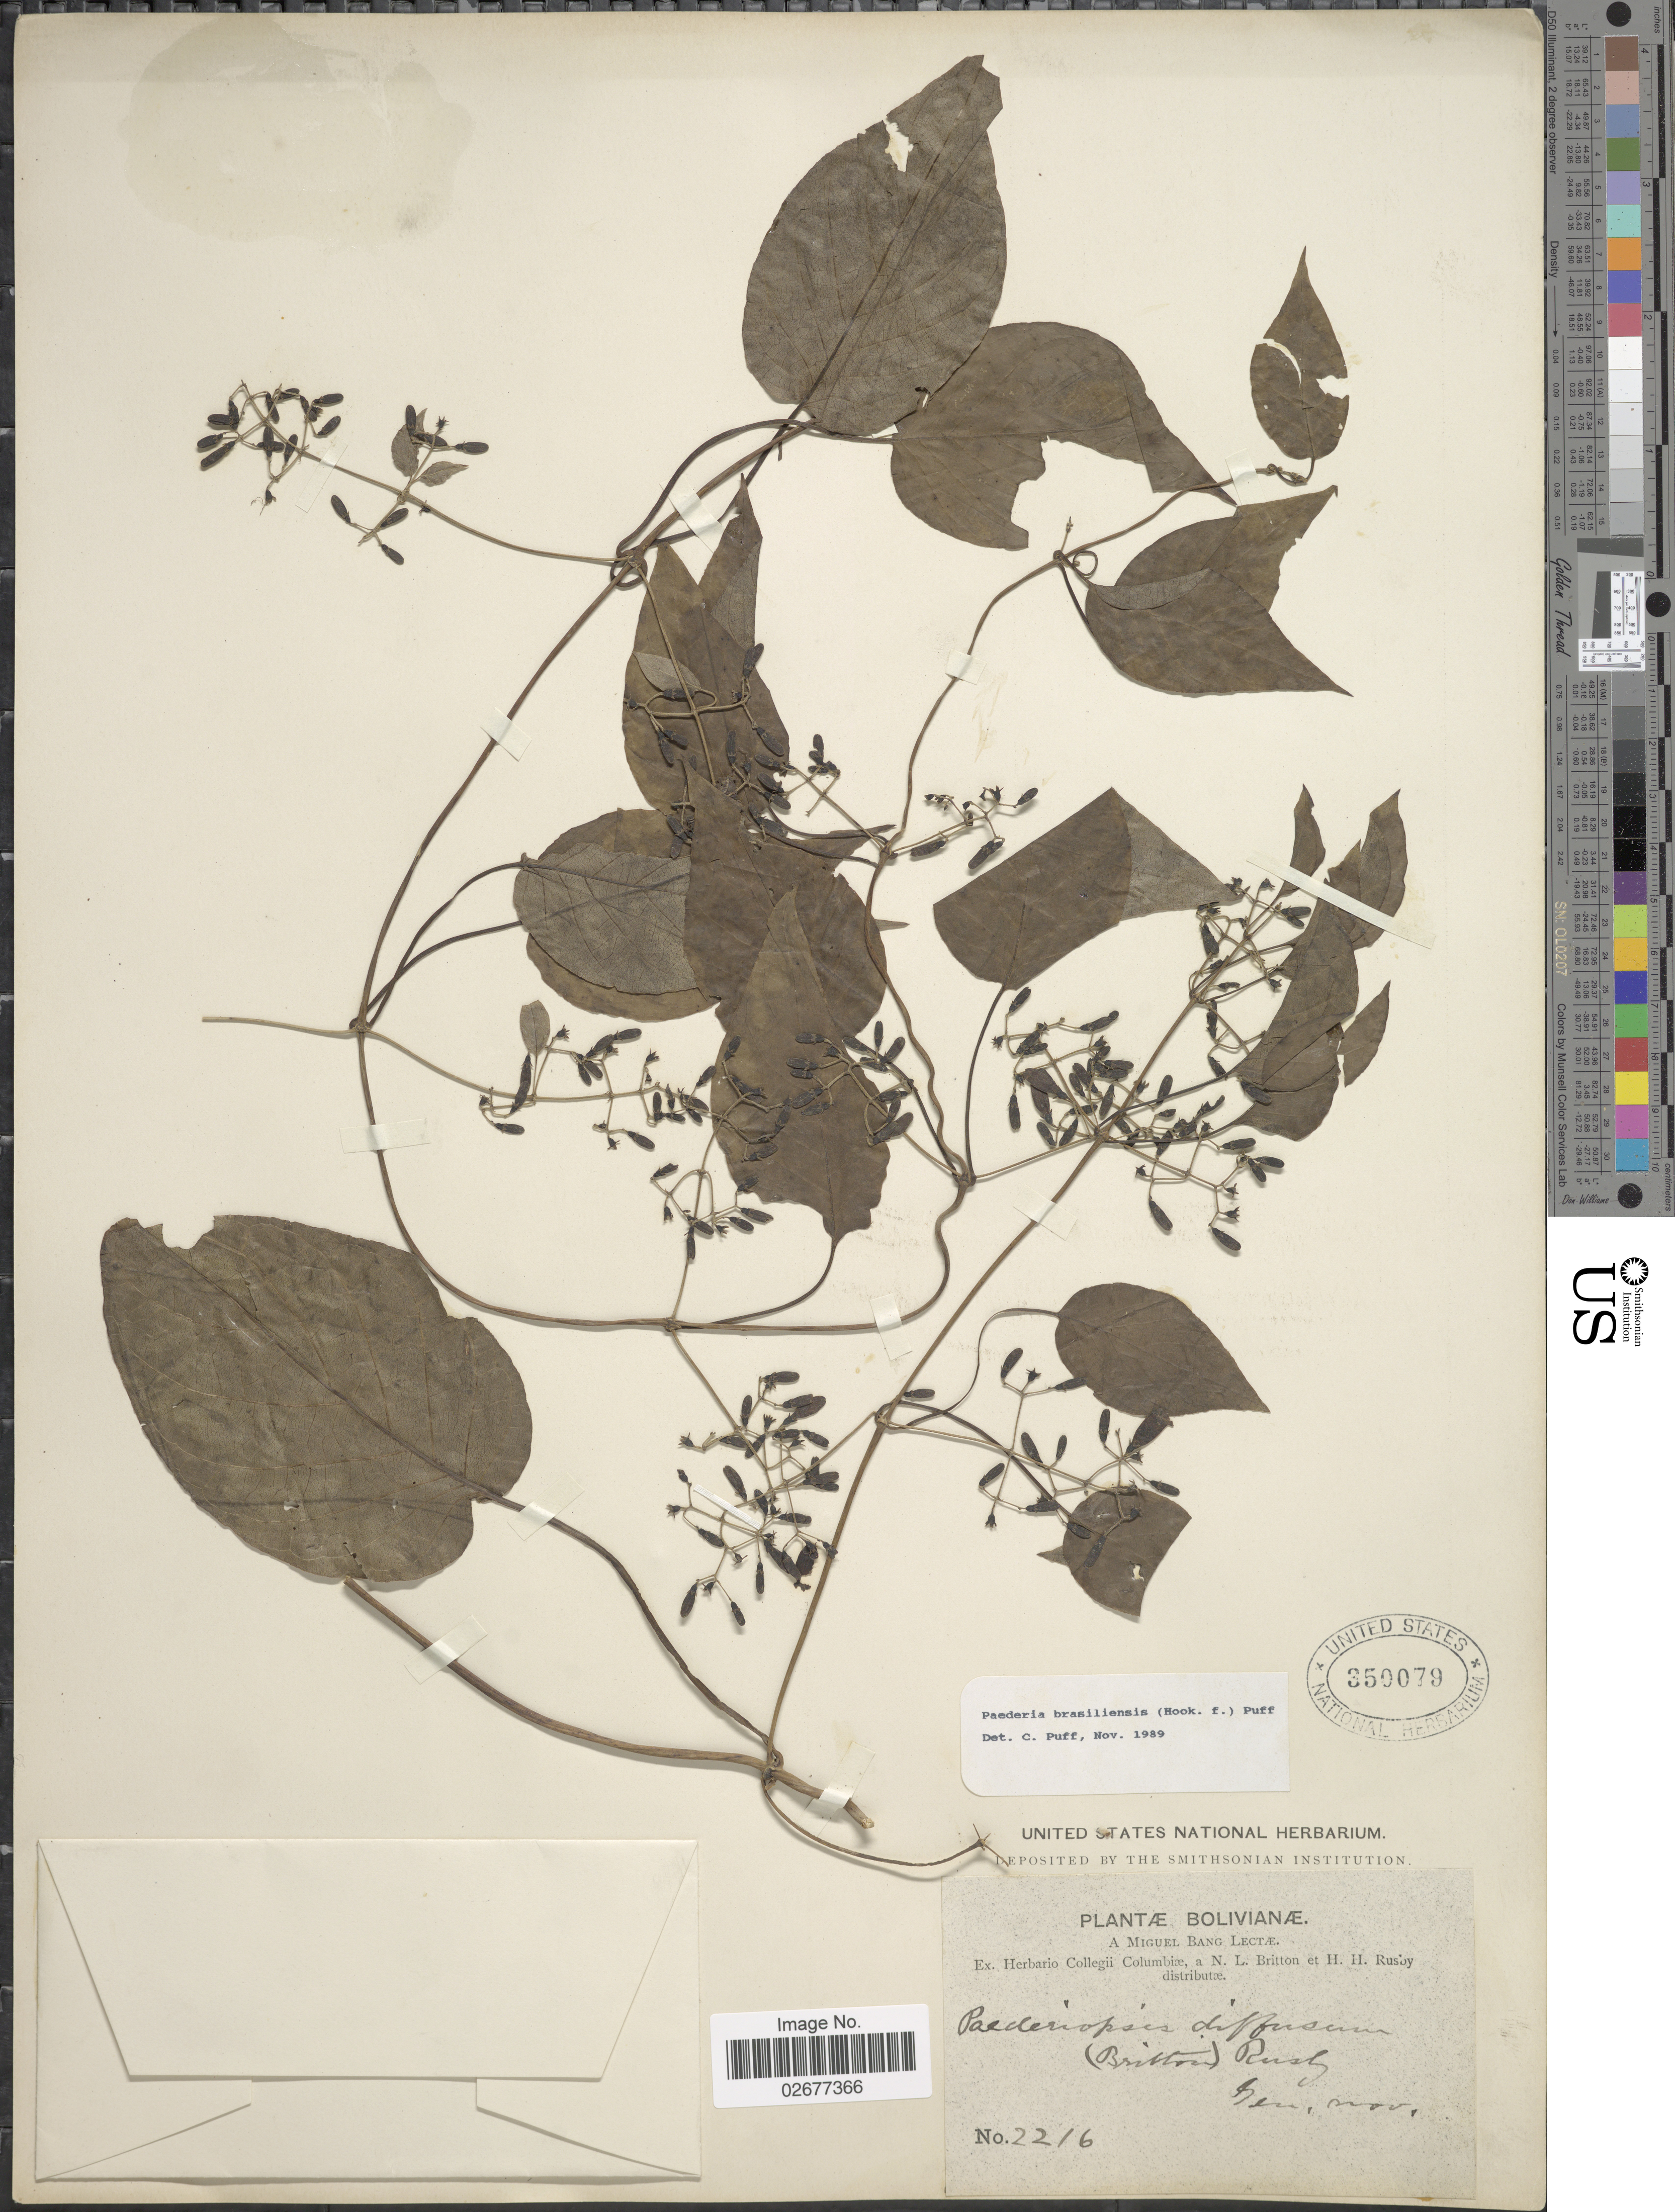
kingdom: Plantae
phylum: Tracheophyta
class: Magnoliopsida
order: Gentianales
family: Rubiaceae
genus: Paederia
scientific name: Paederia brasiliensis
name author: (Hook. f.) Puff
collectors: M. Bang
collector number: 2216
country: Bolivia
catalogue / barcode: US 350079